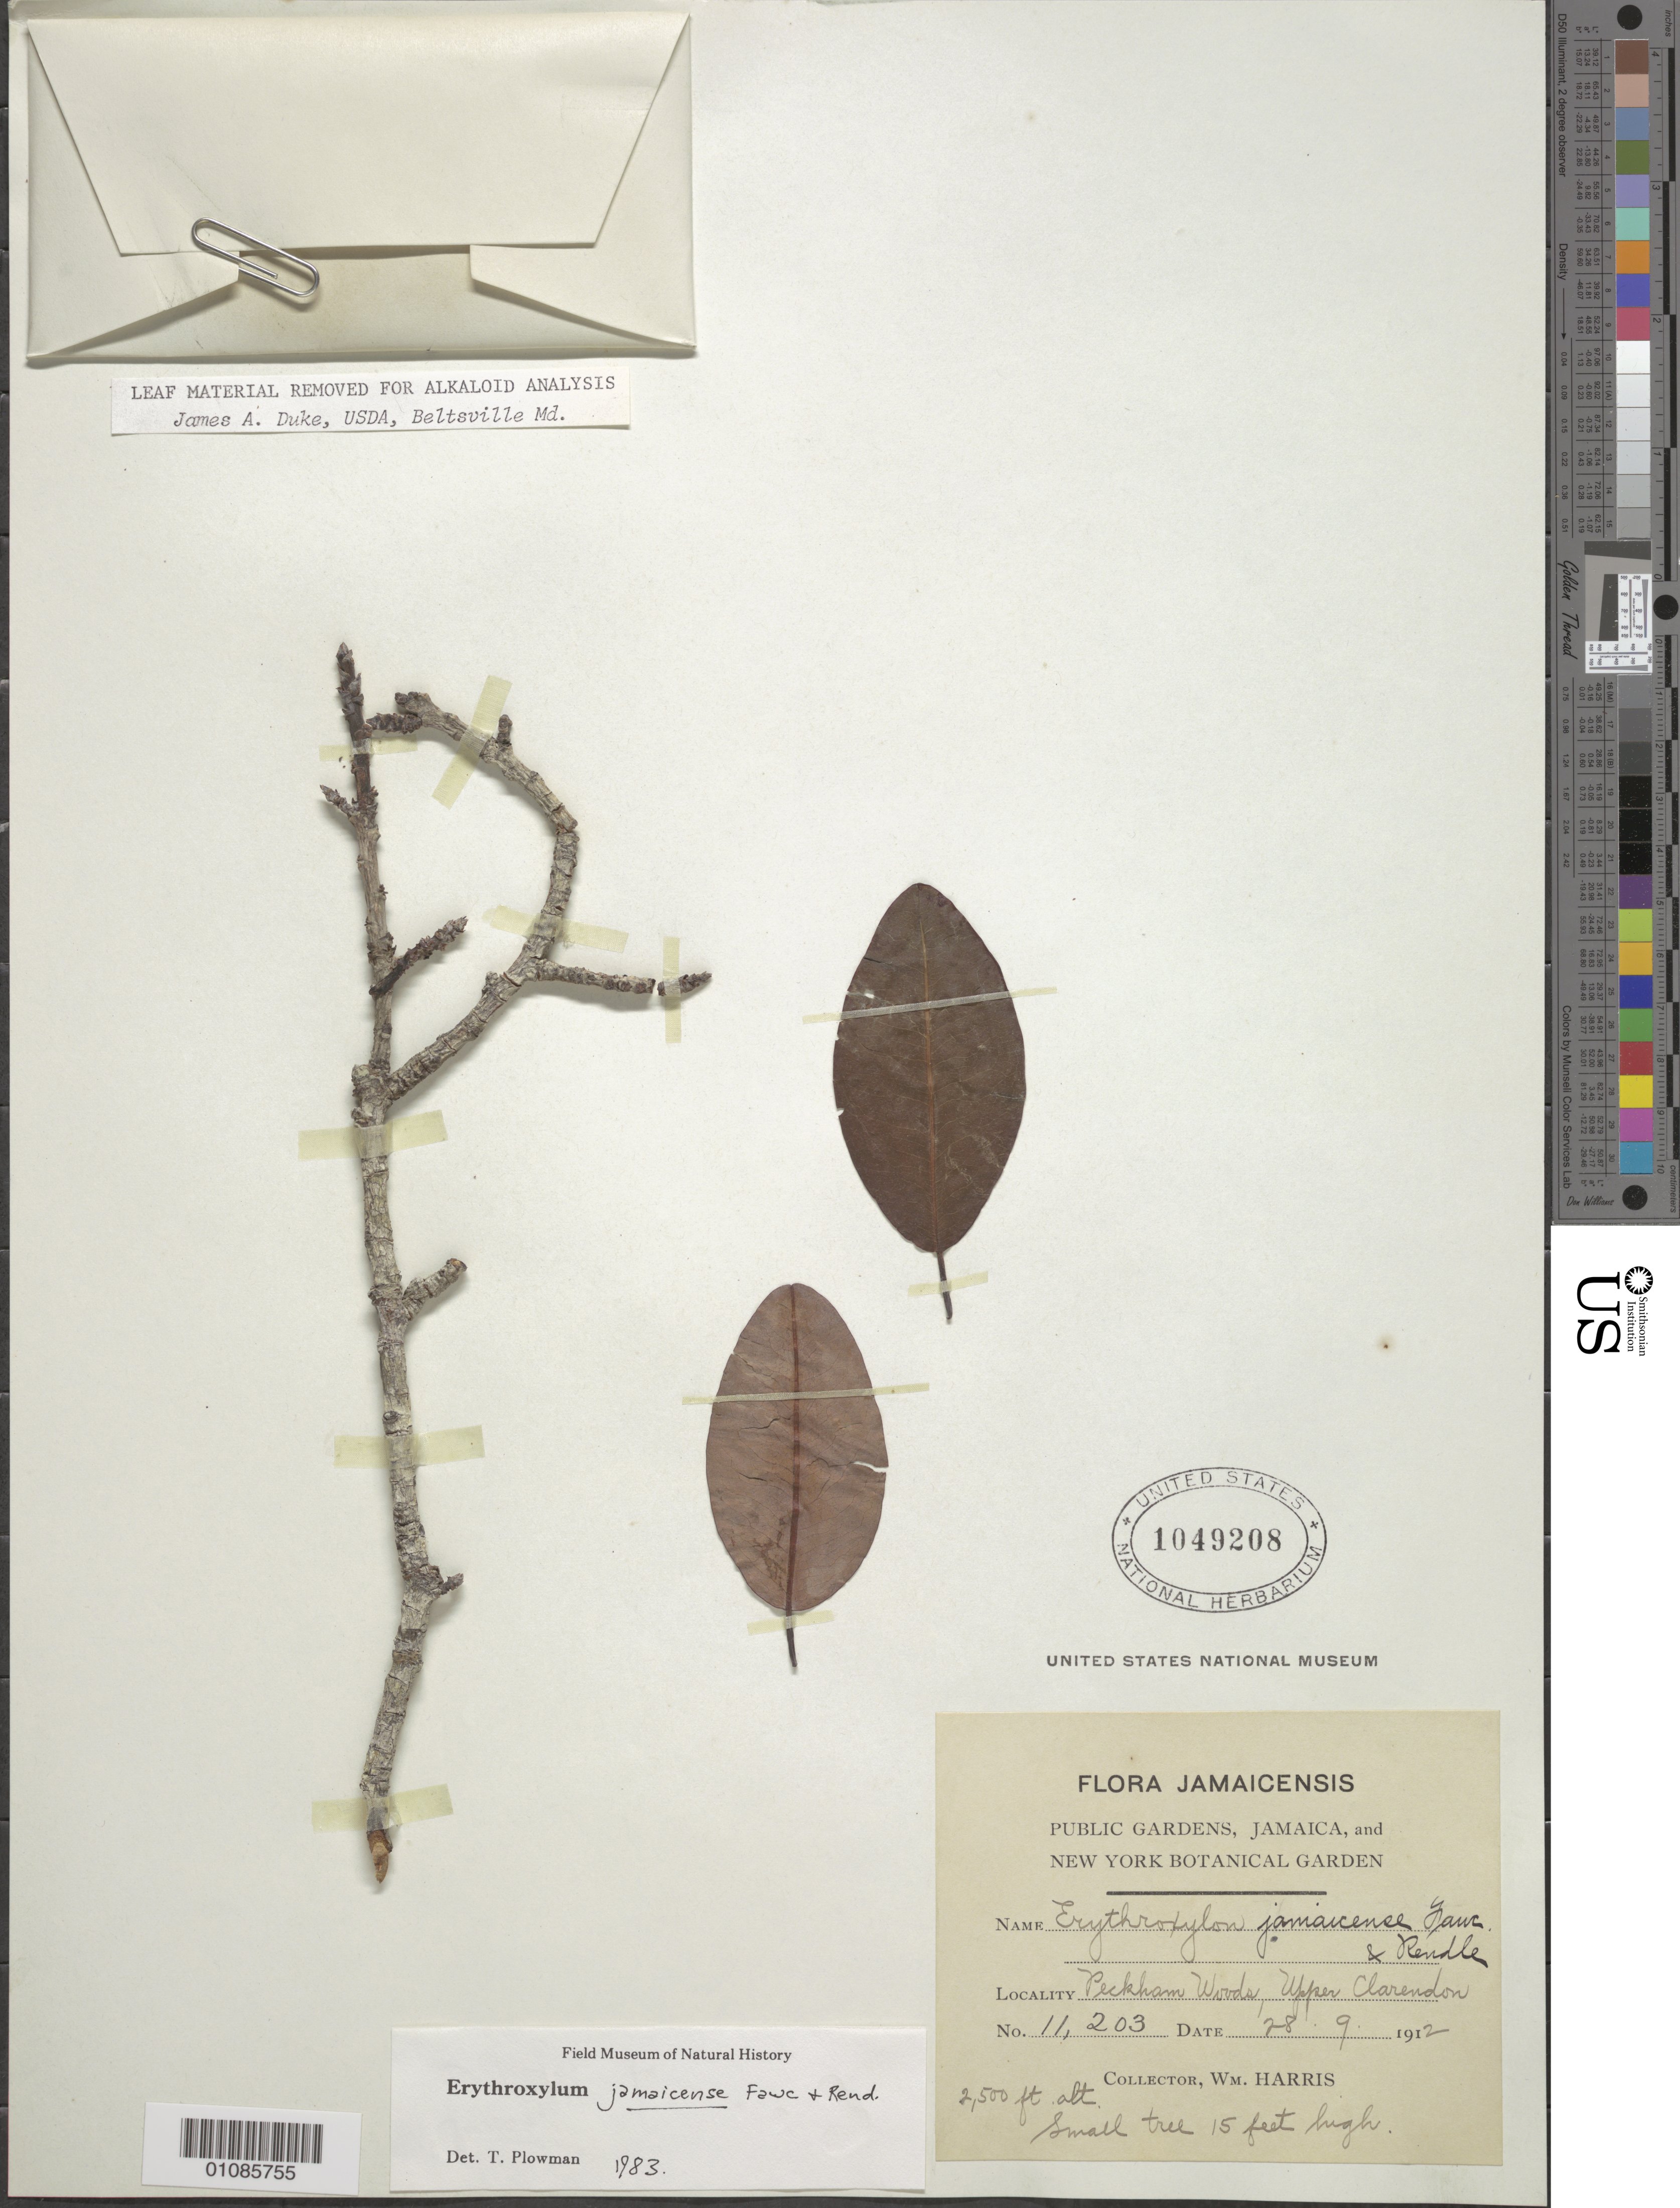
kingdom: Plantae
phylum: Tracheophyta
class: Magnoliopsida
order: Malpighiales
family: Erythroxylaceae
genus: Erythroxylum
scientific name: Erythroxylum jamaicense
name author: Fawc. & Rendle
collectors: W. Harris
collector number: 11203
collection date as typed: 28 Sep 1912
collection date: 1912-09-28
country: Jamaica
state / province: Clarendon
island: Jamaica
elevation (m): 762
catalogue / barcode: US 1049208